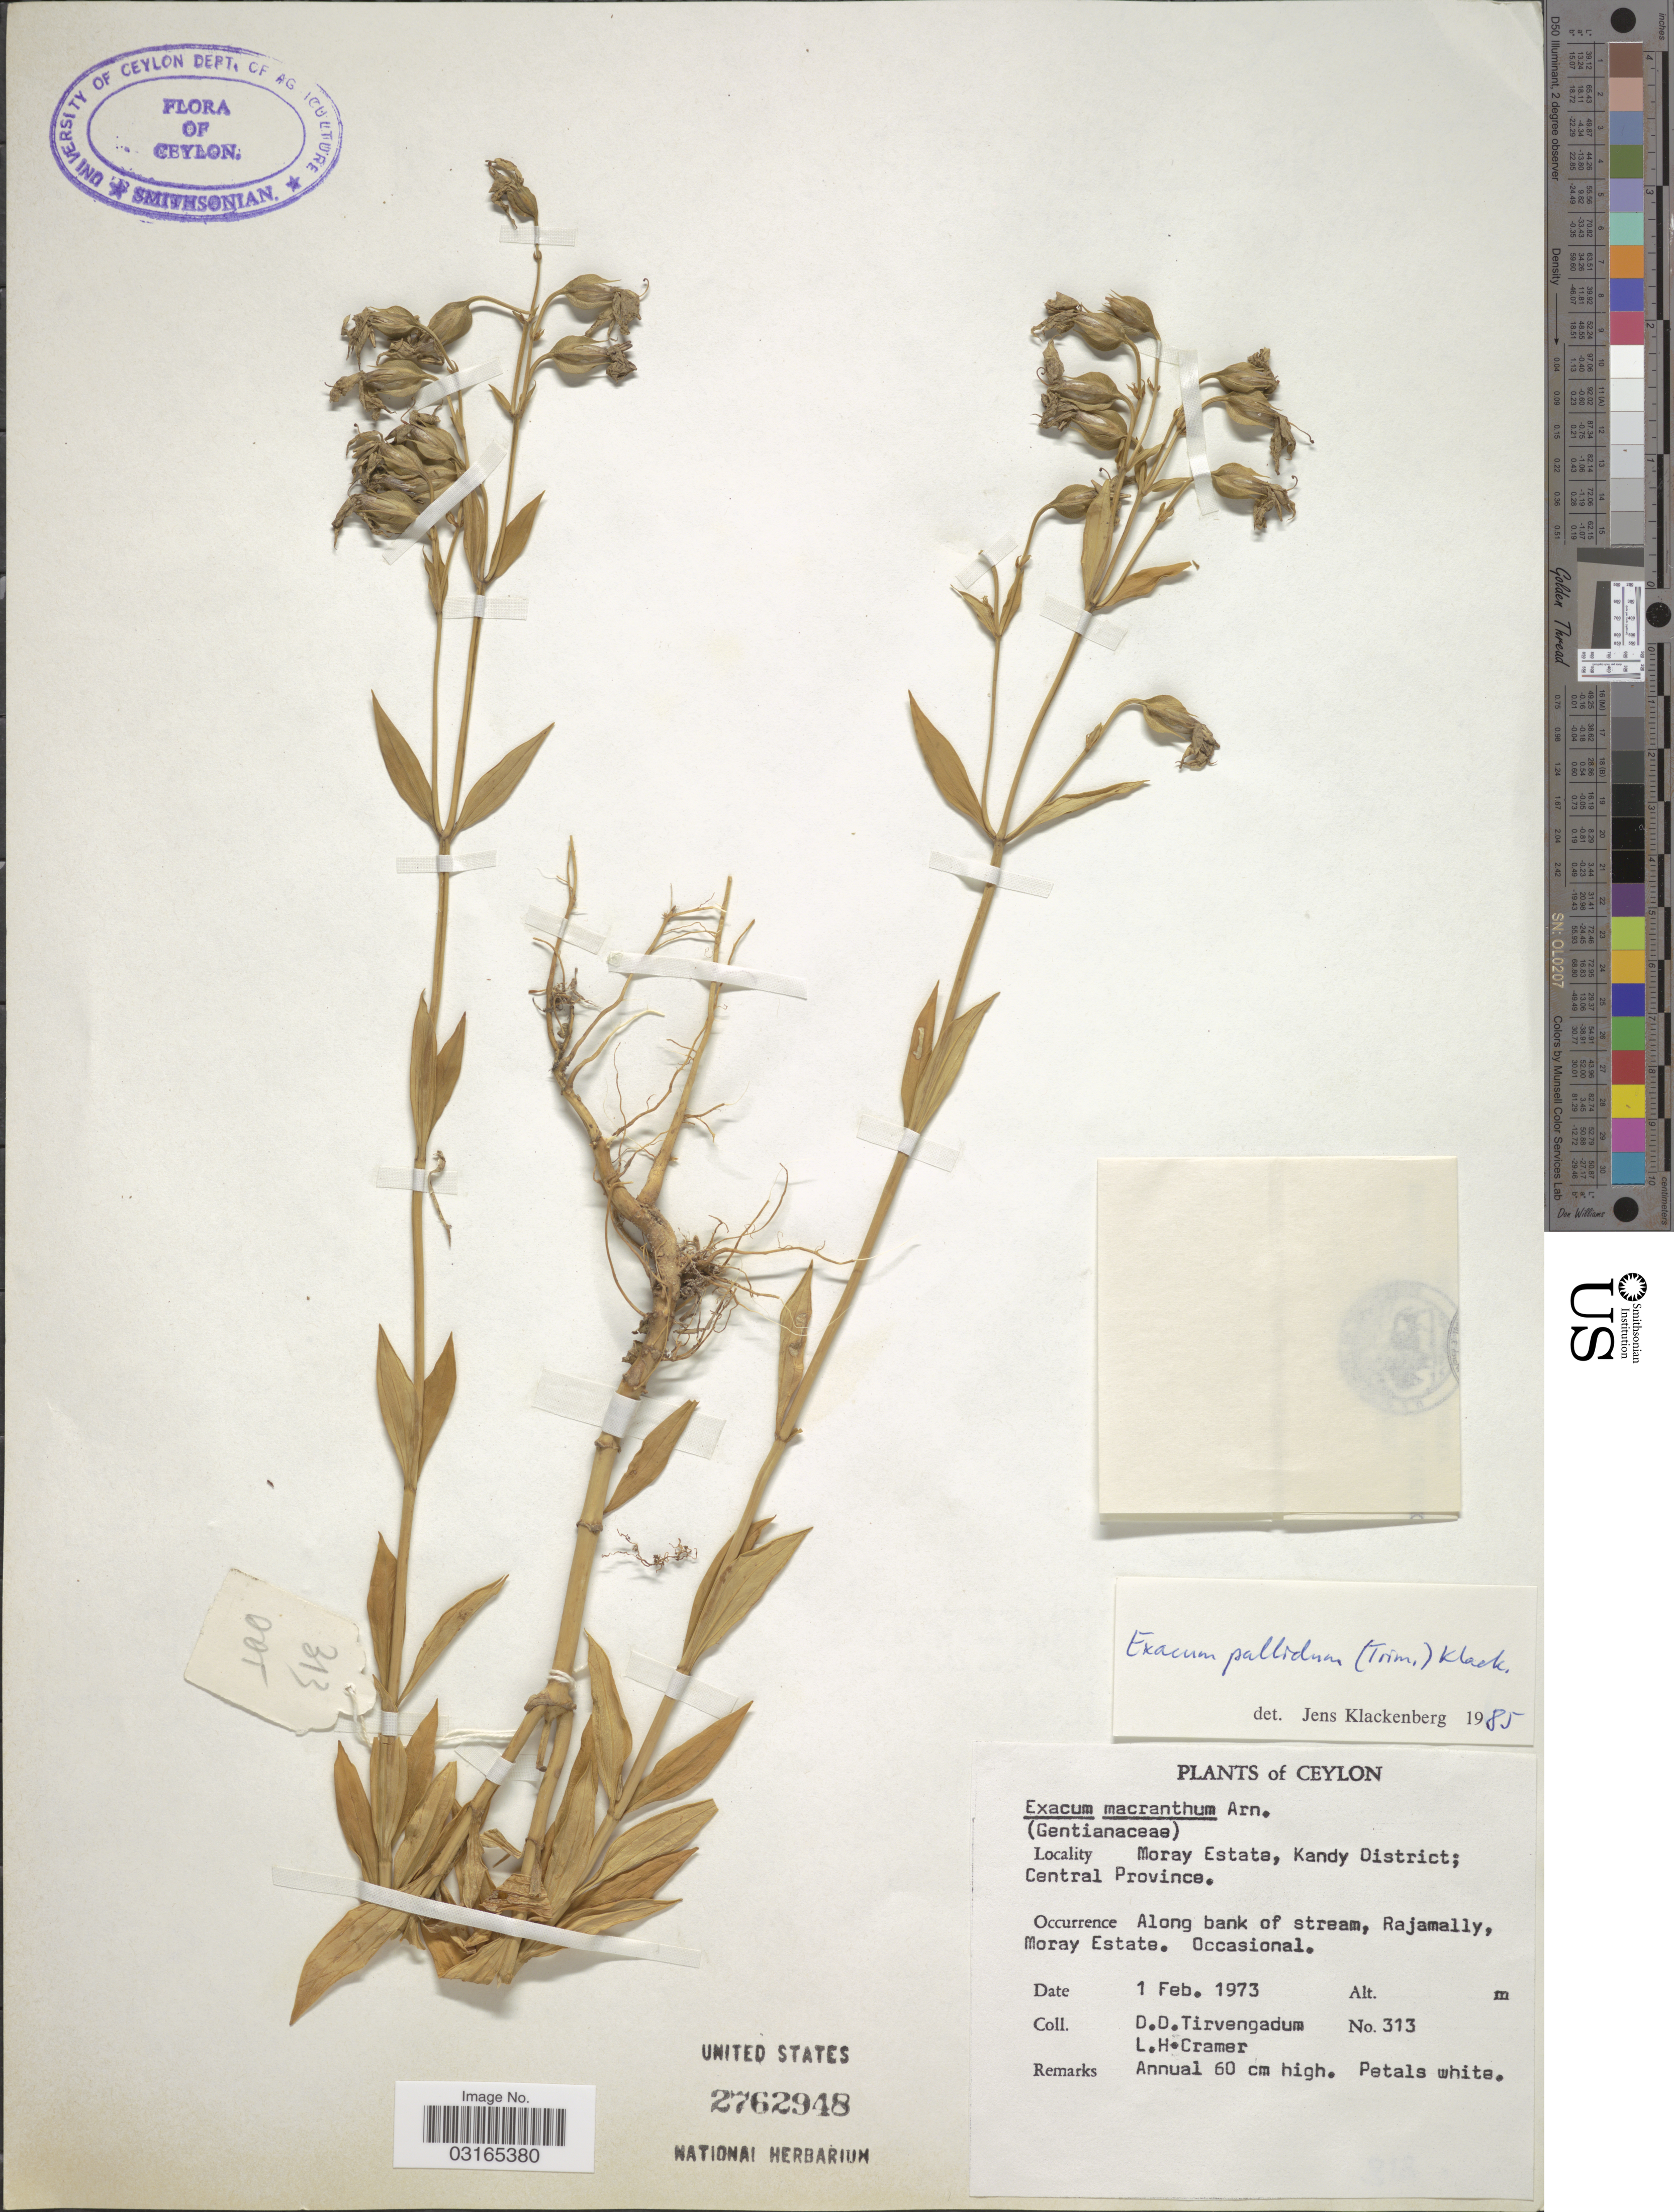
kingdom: Plantae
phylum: Tracheophyta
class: Magnoliopsida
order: Gentianales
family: Gentianaceae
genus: Exacum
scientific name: Exacum pallidum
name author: (Trimen) Klack.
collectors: D. Tirvengadum & L. H. Cramer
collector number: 313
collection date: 1973-02-01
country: Sri Lanka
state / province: Central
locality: Ceylon. Moray Estate, Kandy District. Along bank of stream, Rajamally, Moray Estate.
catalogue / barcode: US 2762948